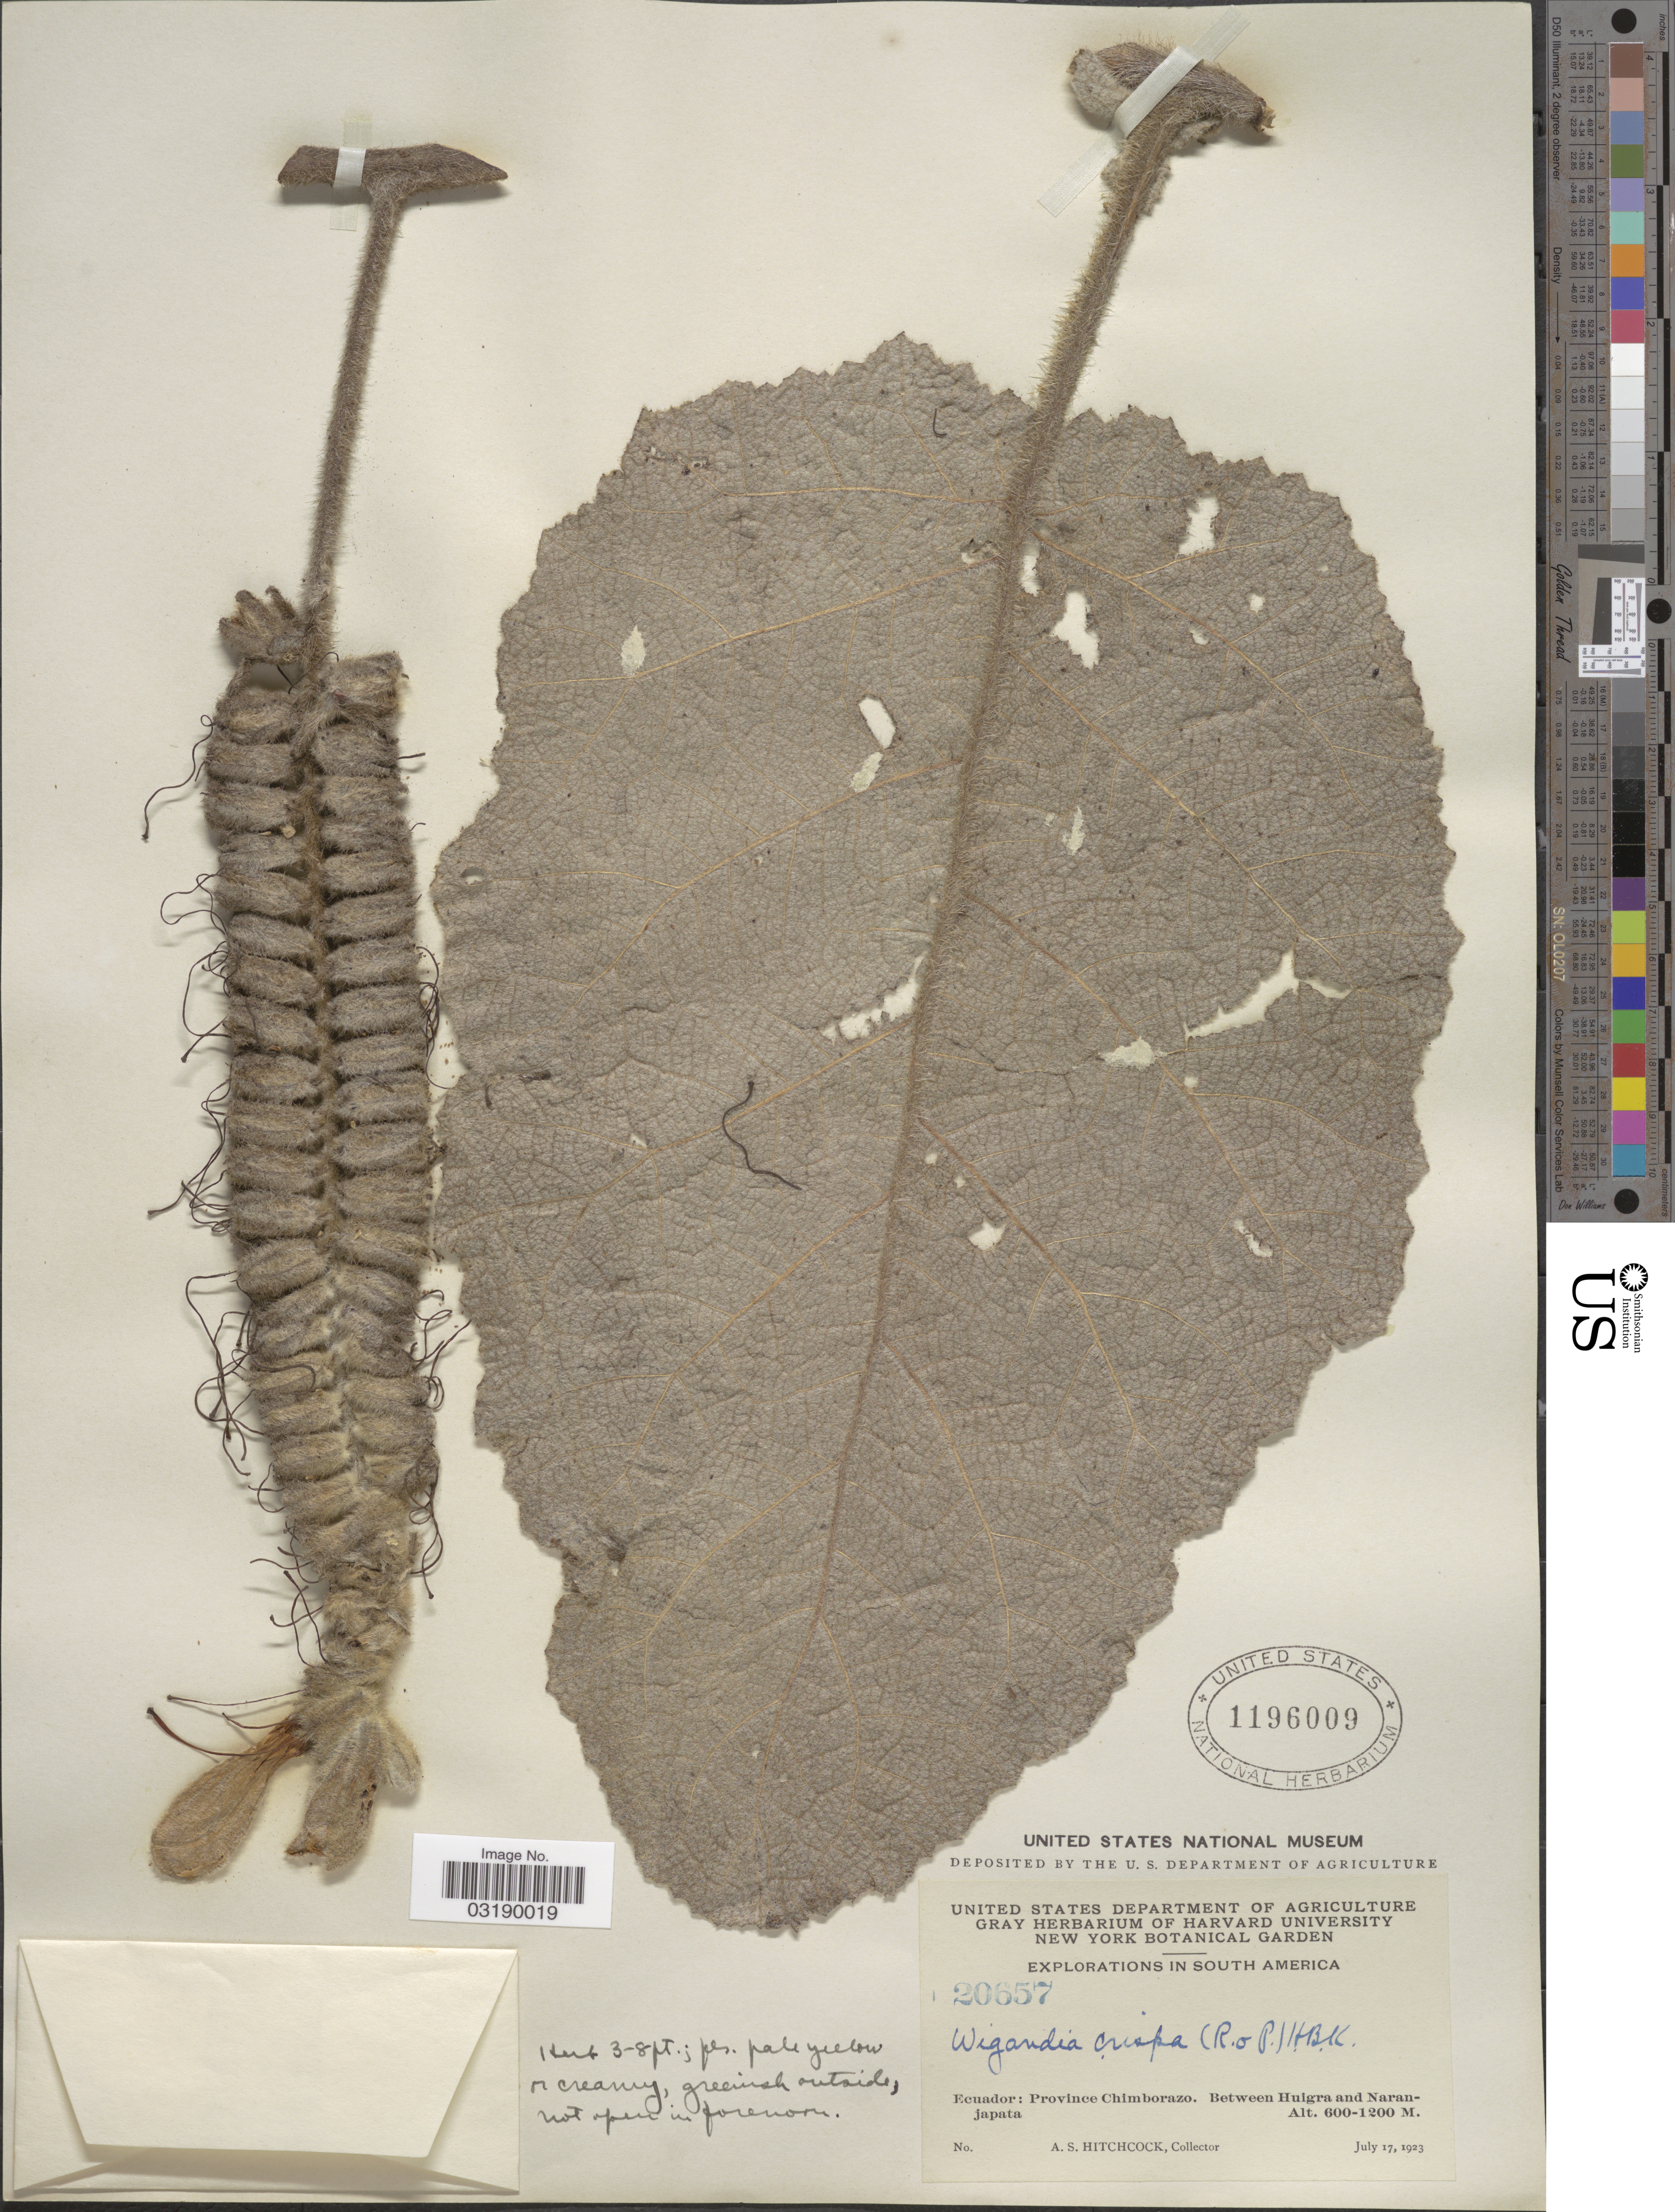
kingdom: Plantae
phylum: Tracheophyta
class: Magnoliopsida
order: Boraginales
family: Namaceae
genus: Wigandia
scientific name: Wigandia crispa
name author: (Tafalla ex Ruiz & Pav.) Kunth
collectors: A. S. Hitchcock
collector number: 20657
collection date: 1923-07-17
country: Ecuador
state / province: Chimborazo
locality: Province Chimborazo. Between Huigra and Naranjapata.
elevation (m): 600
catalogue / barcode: US 1196009